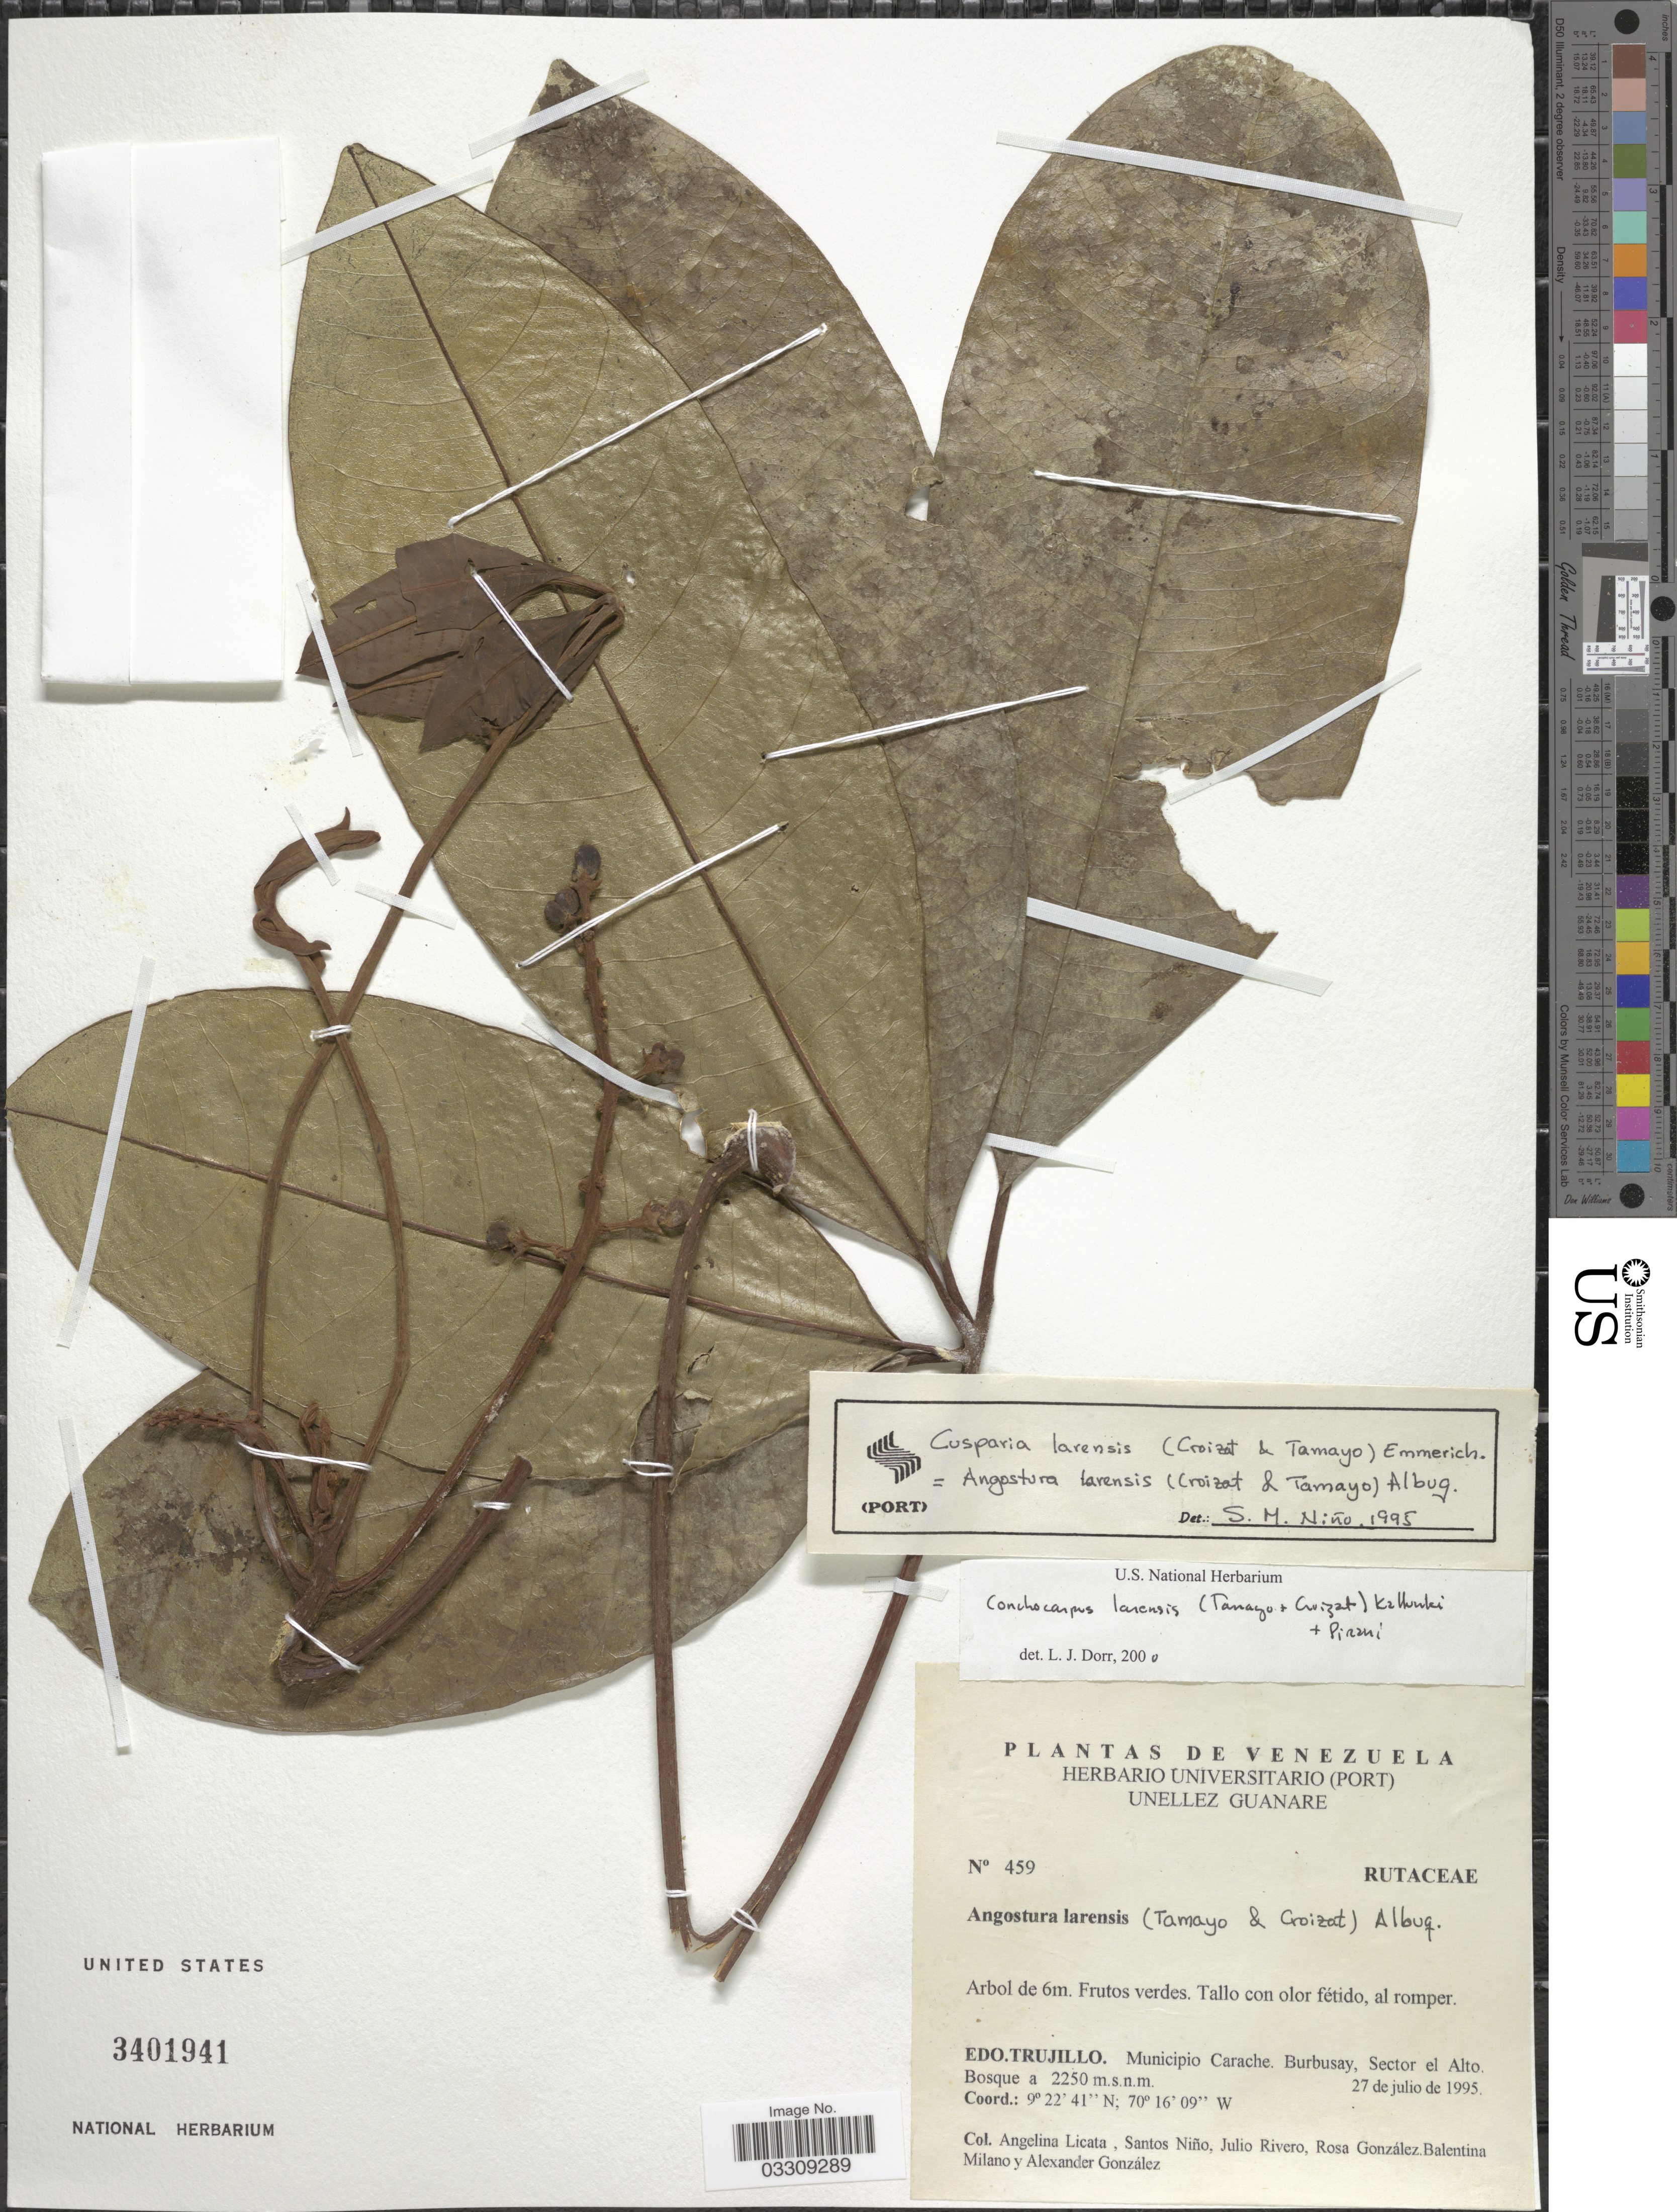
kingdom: Plantae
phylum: Tracheophyta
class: Magnoliopsida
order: Sapindales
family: Rutaceae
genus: Conchocarpus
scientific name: Conchocarpus larensis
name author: (Tamayo & Croizat) Kallunki & Pirani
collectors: A. Licata, S. M. Niño, J. Rivero, R. González, B. Milano & A. C. González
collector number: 459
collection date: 1995-07-27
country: Venezuela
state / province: Trujillo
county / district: Carache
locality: Burbusay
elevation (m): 2250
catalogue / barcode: US 3401941